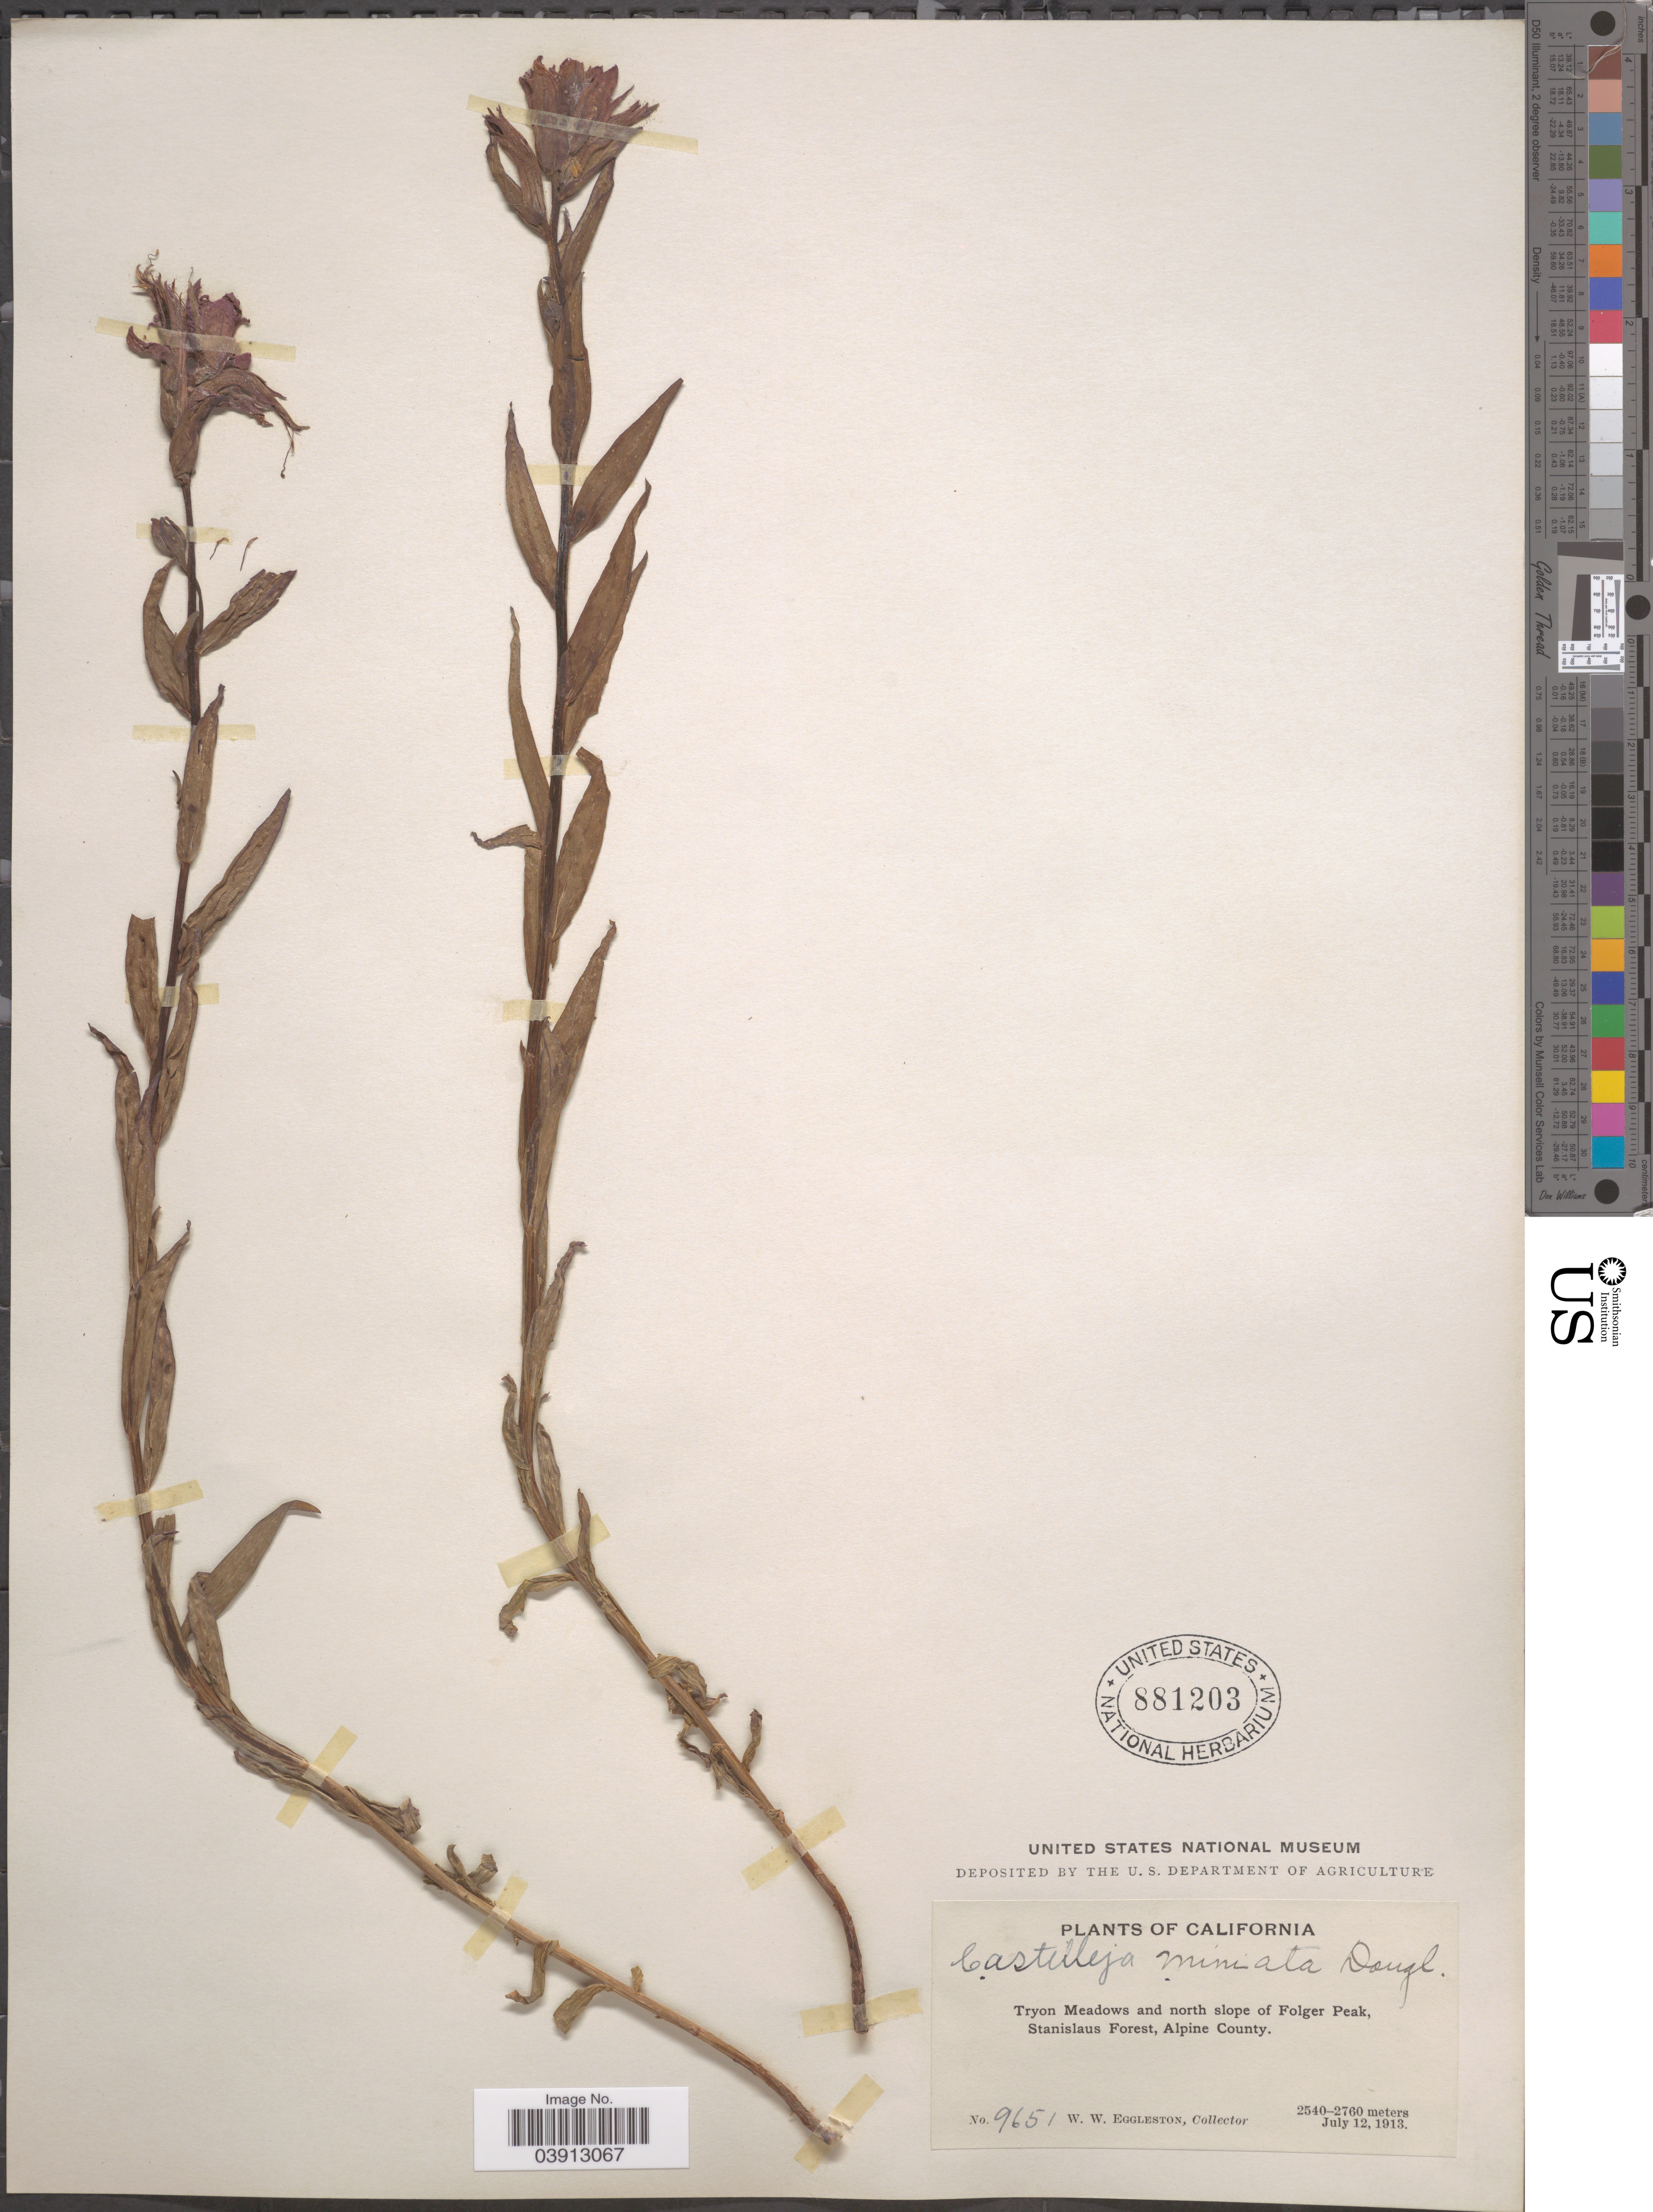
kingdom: Plantae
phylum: Tracheophyta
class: Magnoliopsida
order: Lamiales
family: Orobanchaceae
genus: Castilleja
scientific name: Castilleja miniata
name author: Douglas ex Hook.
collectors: W. W. Eggleston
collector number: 9651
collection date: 1913-07-12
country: United States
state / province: California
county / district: Alpine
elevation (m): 2540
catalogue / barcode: US 881203